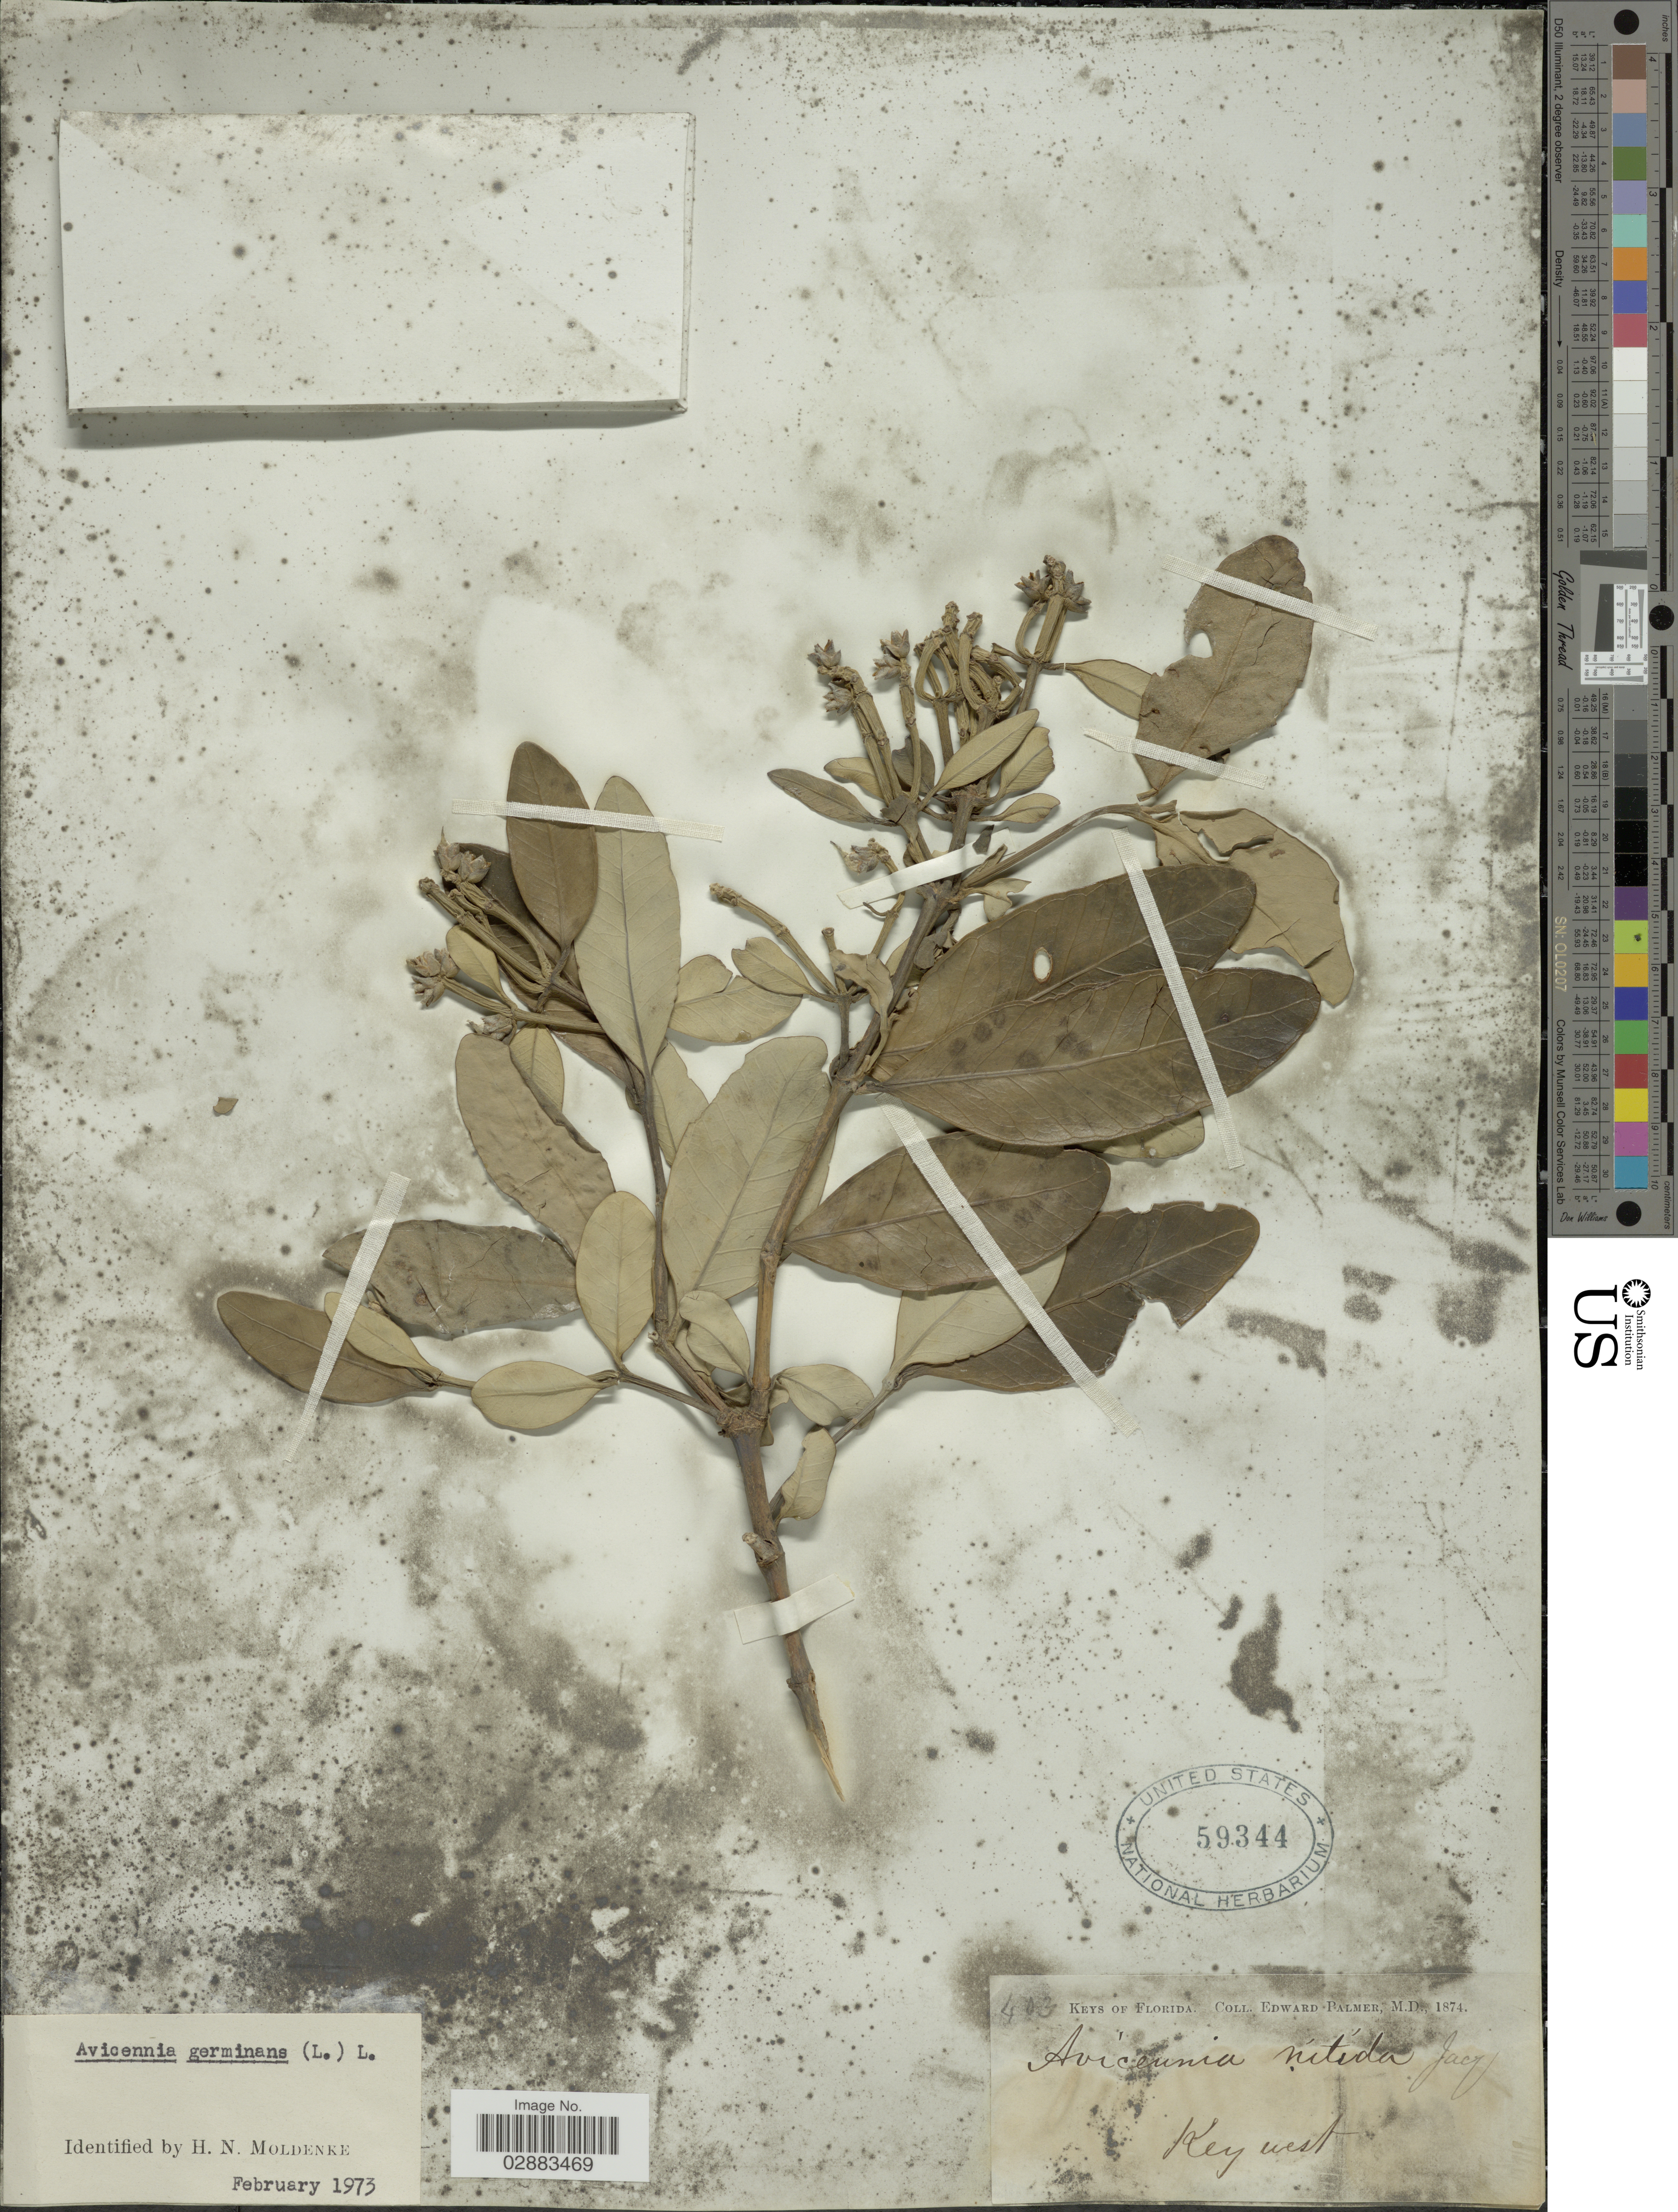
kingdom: Plantae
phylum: Tracheophyta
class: Magnoliopsida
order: Lamiales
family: Acanthaceae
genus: Avicennia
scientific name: Avicennia germinans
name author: (L.) L.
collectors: E. Palmer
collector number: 403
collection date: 1874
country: United States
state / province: Florida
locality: Keys of Florida. Key West.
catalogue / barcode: US 59344